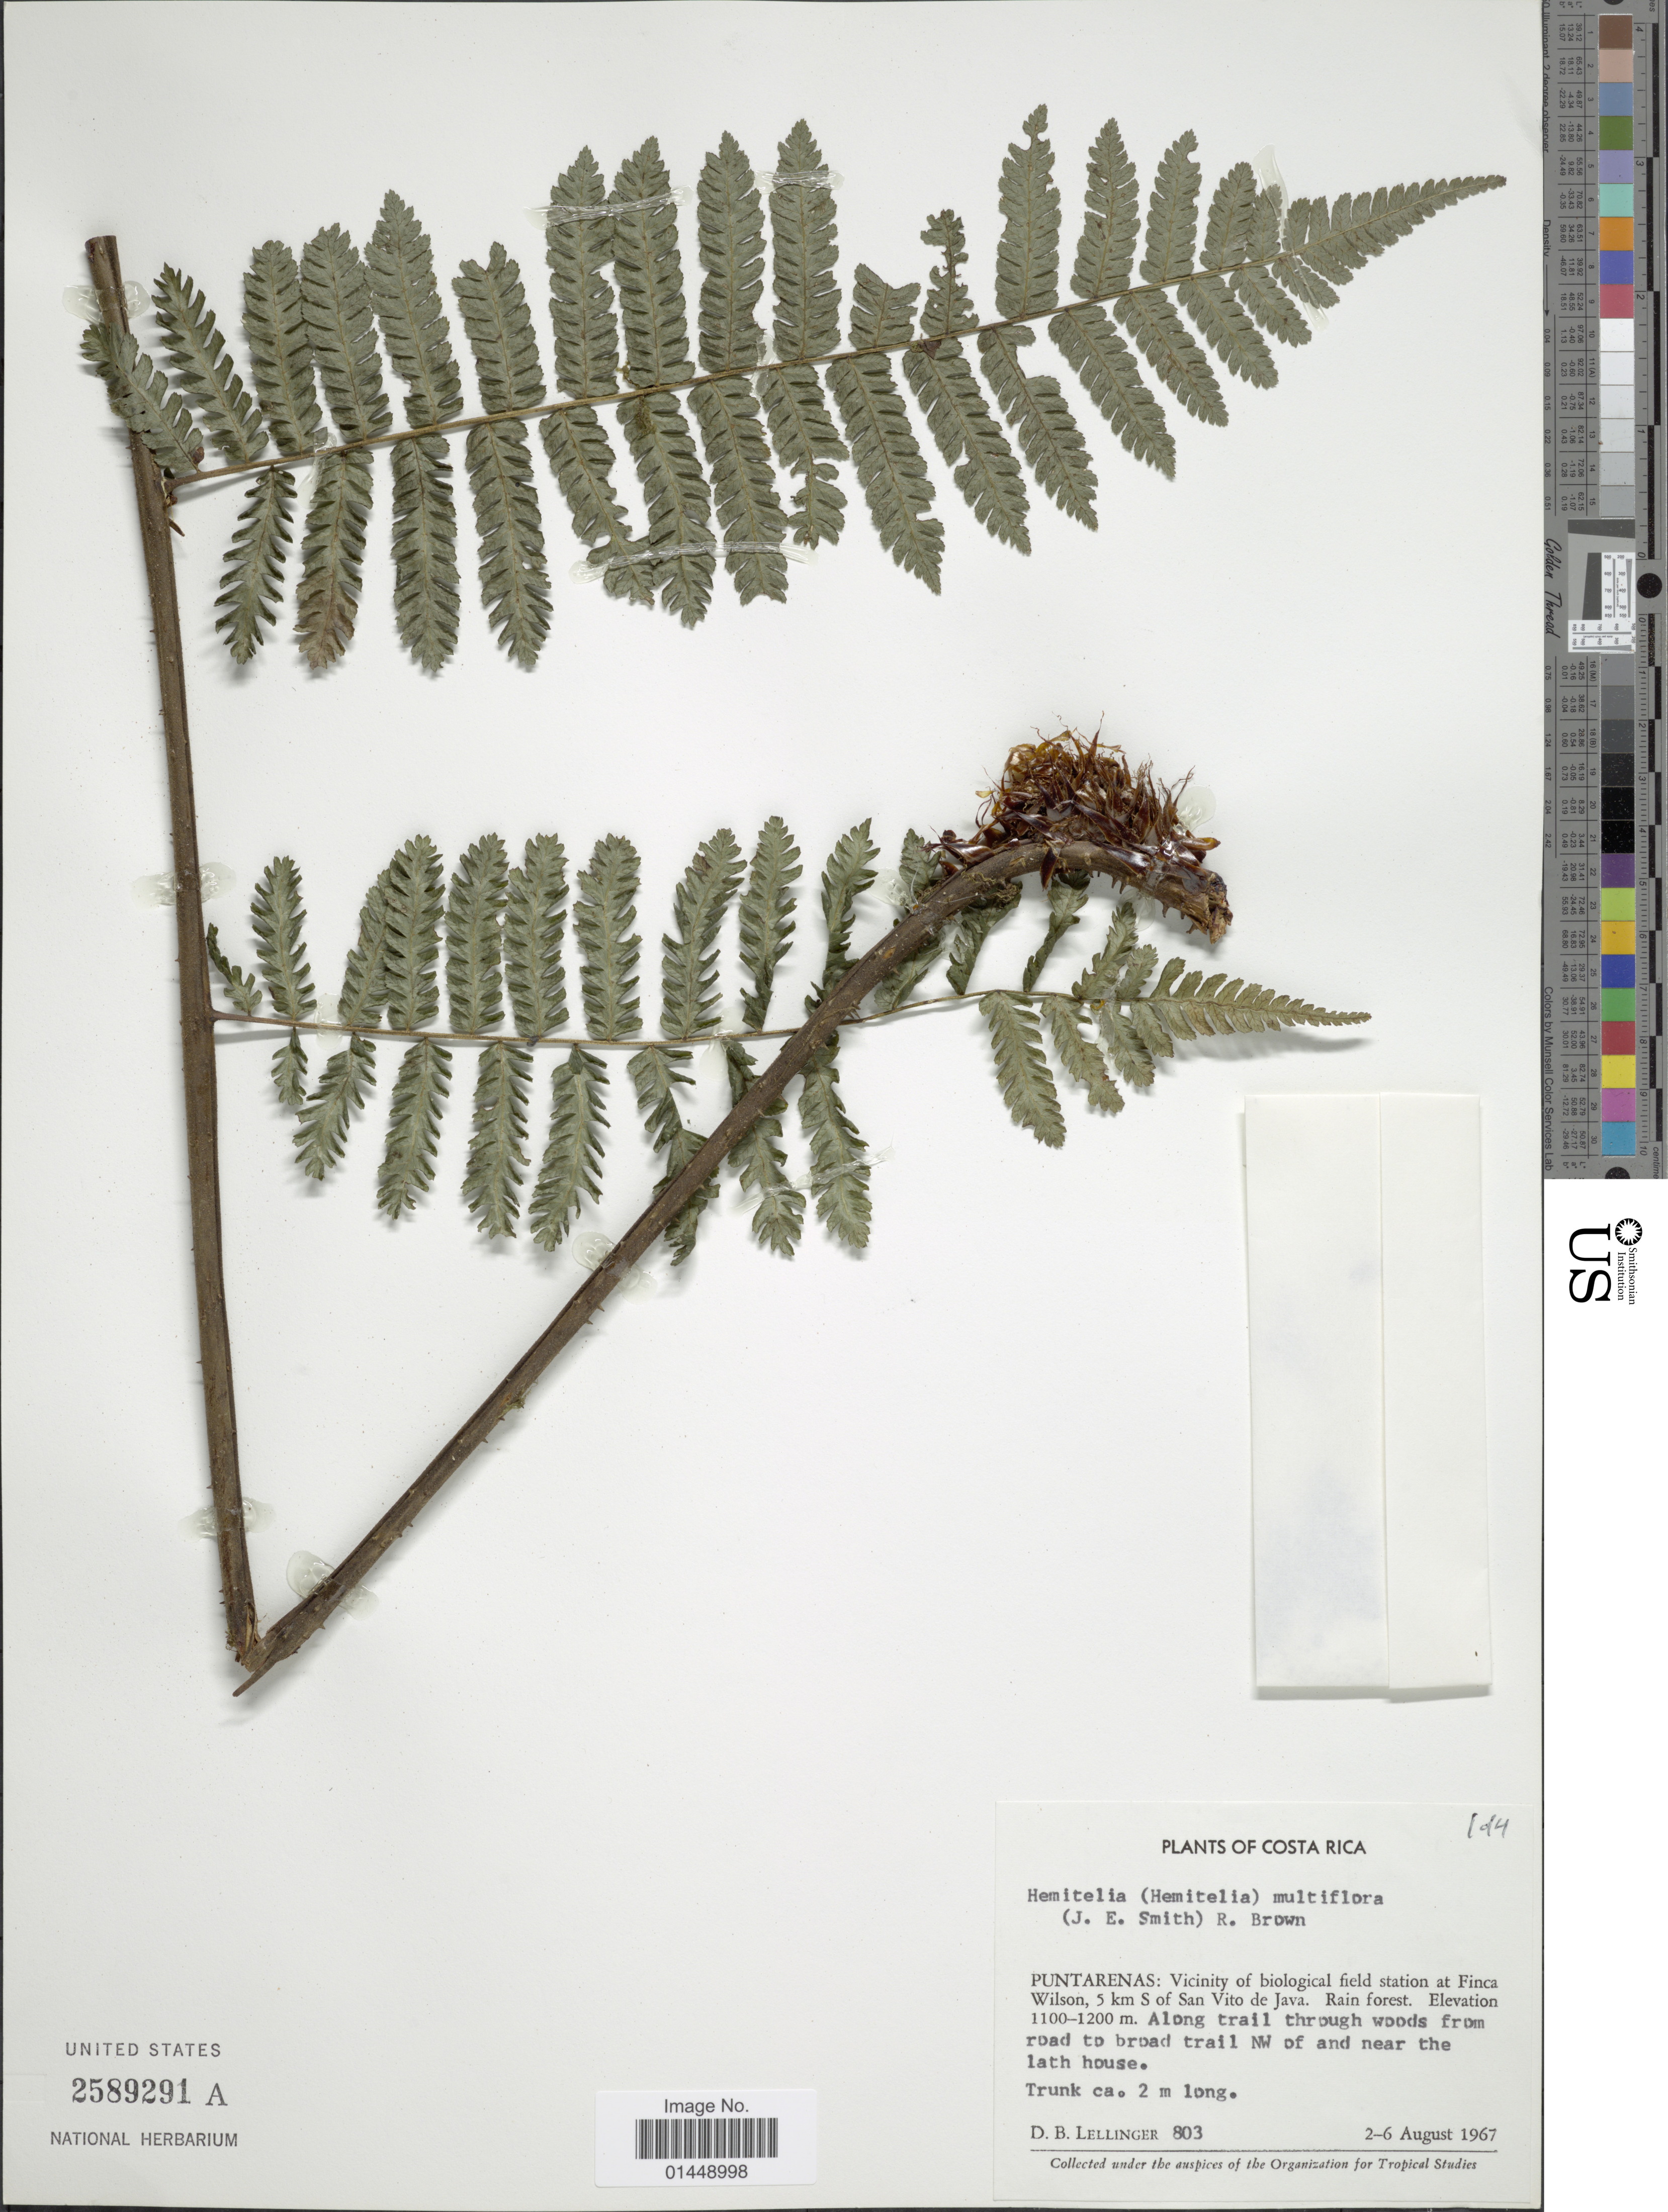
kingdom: Plantae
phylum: Tracheophyta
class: Polypodiopsida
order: Cyatheales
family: Cyatheaceae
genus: Cyathea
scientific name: Cyathea multiflora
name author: Sm.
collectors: D. B. Lellinger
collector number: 803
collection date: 1967-08-02/1967-08-06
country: Costa Rica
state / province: Puntarenas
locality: Puntarenas: Vicinity of biological field station at Finca Wilson, 5 km S of San Vito de Java. Rain forest.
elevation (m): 1100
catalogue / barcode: US 2589291A